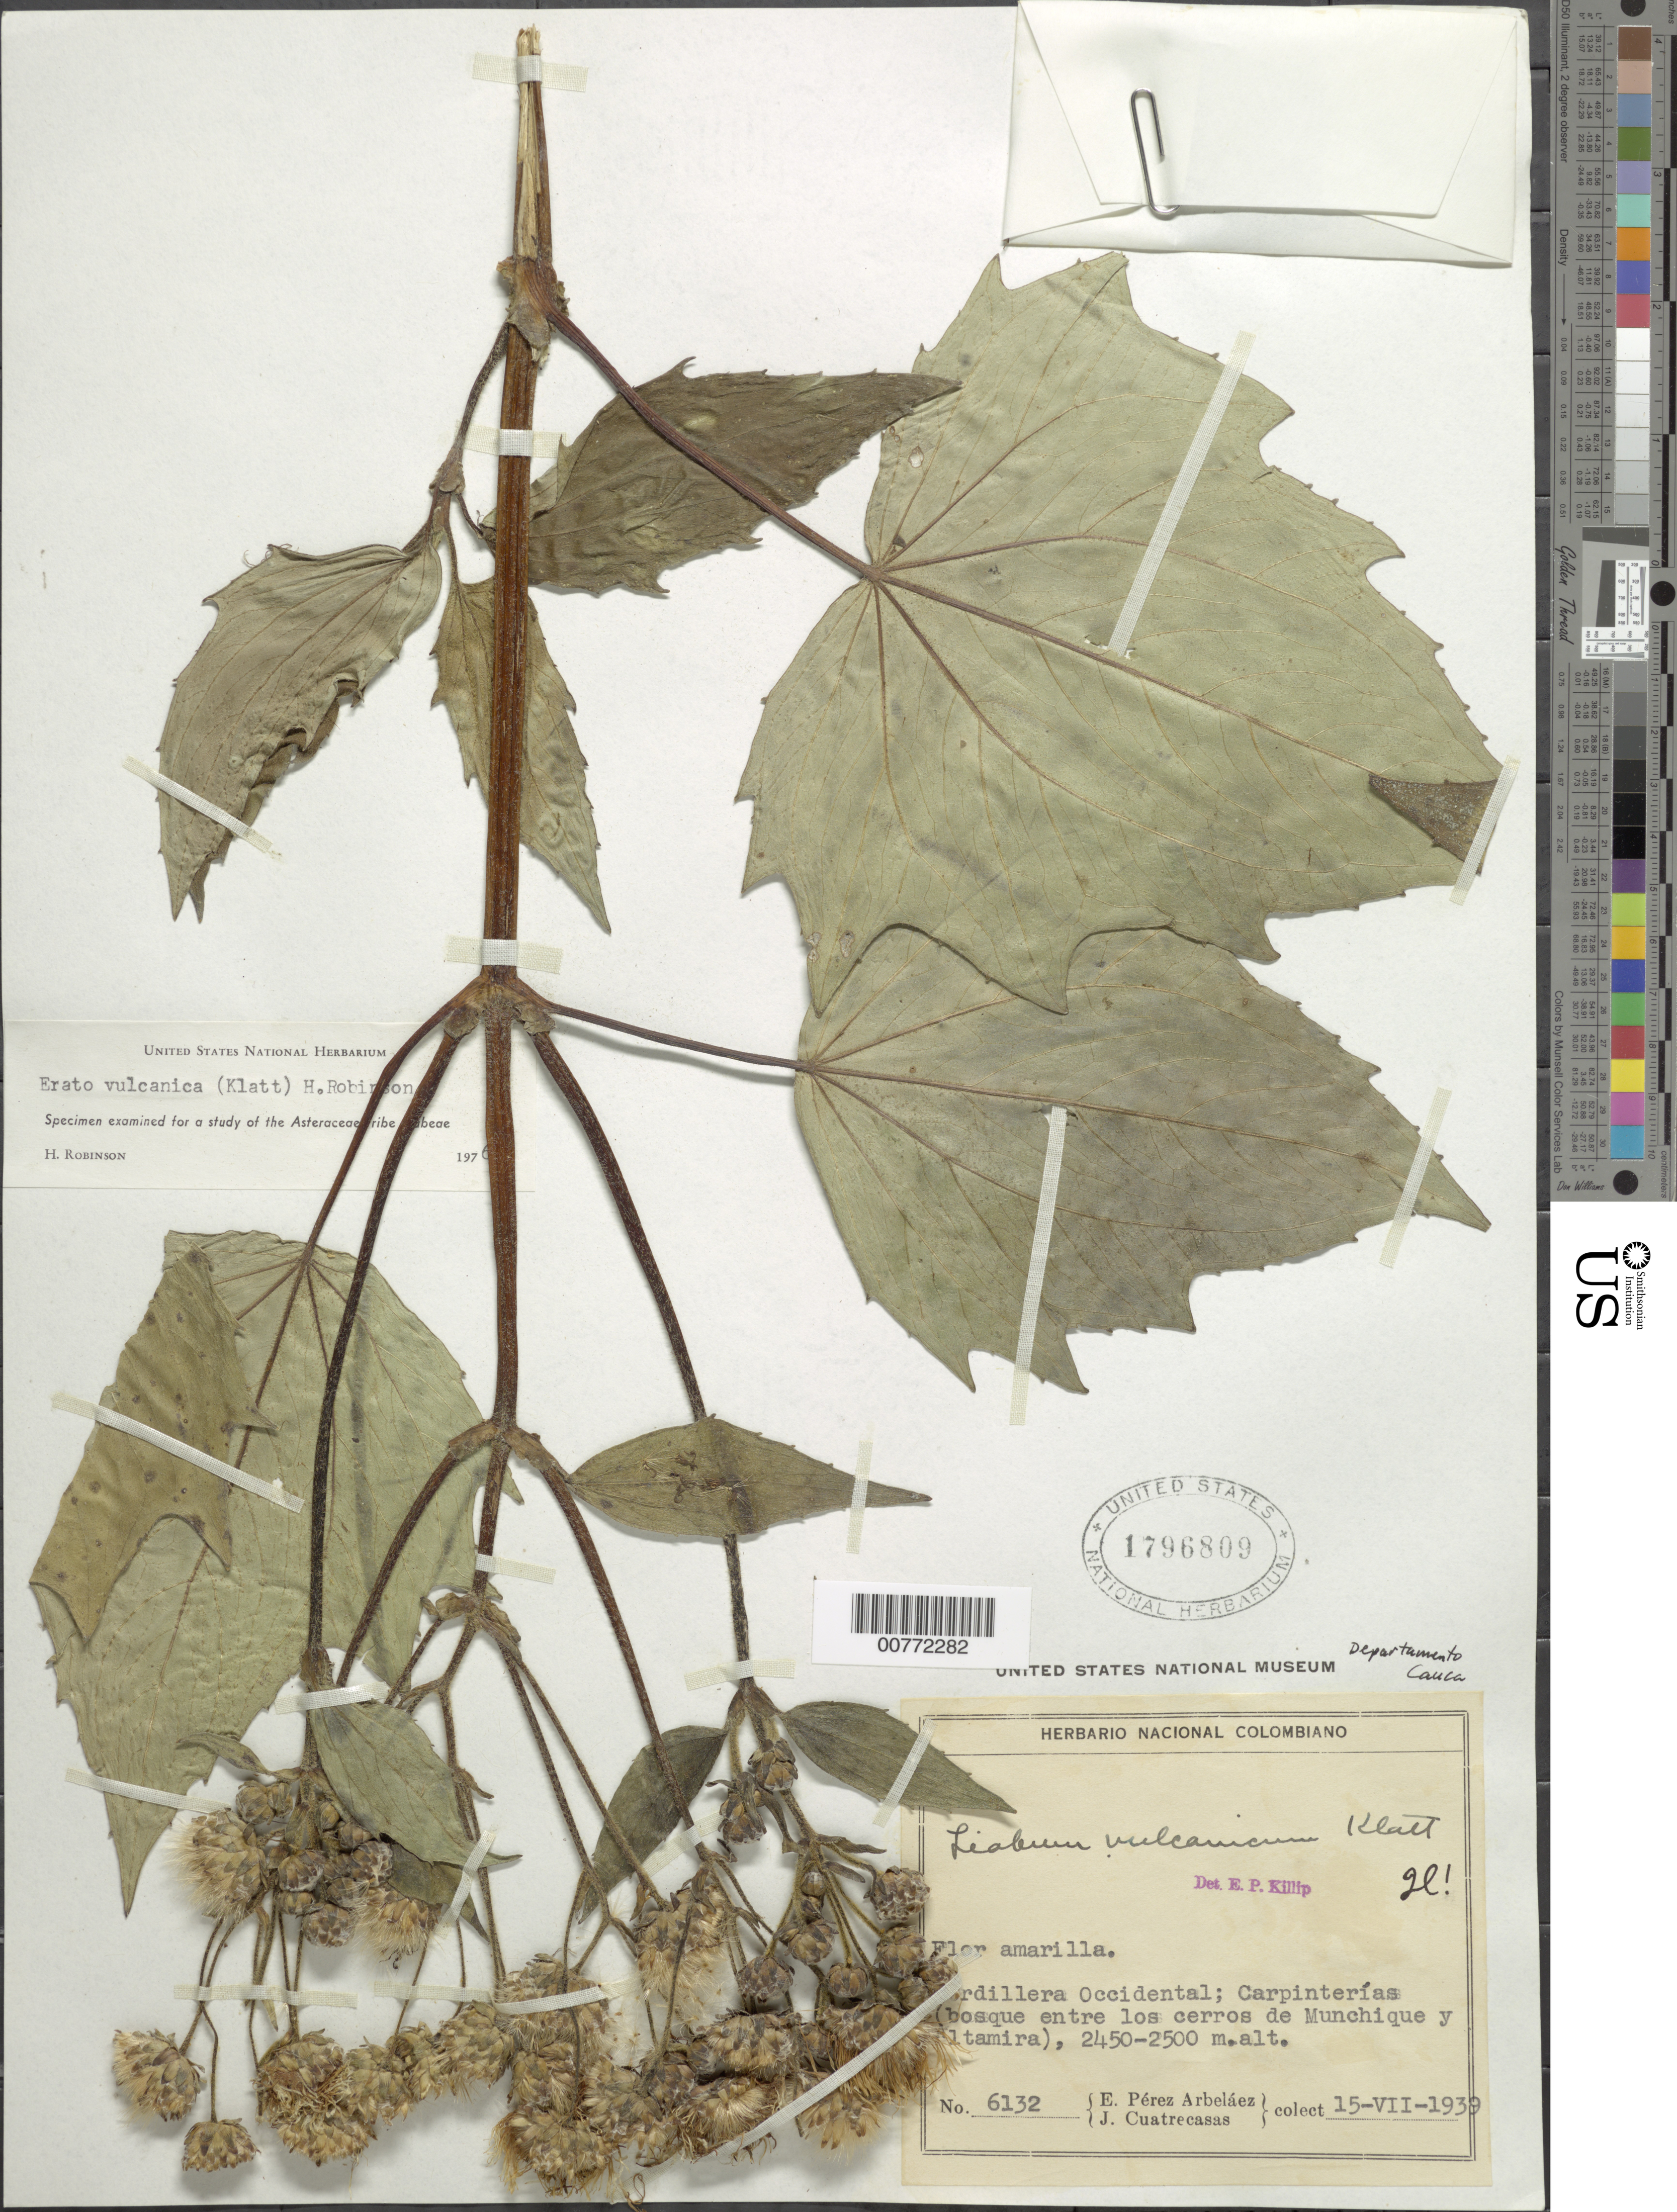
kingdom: Plantae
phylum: Tracheophyta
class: Magnoliopsida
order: Asterales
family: Asteraceae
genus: Erato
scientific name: Erato vulcanica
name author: (Klatt) H. Rob.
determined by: Robinson, Harold E., (US)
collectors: E. Pérez Arbeláez & J. Cuatrecasas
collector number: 6132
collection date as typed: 15 July 1939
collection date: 1939-07-15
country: Colombia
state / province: Cauca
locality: Carpinterias. Cordillera Oriental, bosque entre los cerros de Muchique y Altamira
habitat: Bosque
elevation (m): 2450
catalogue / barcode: US 1796809